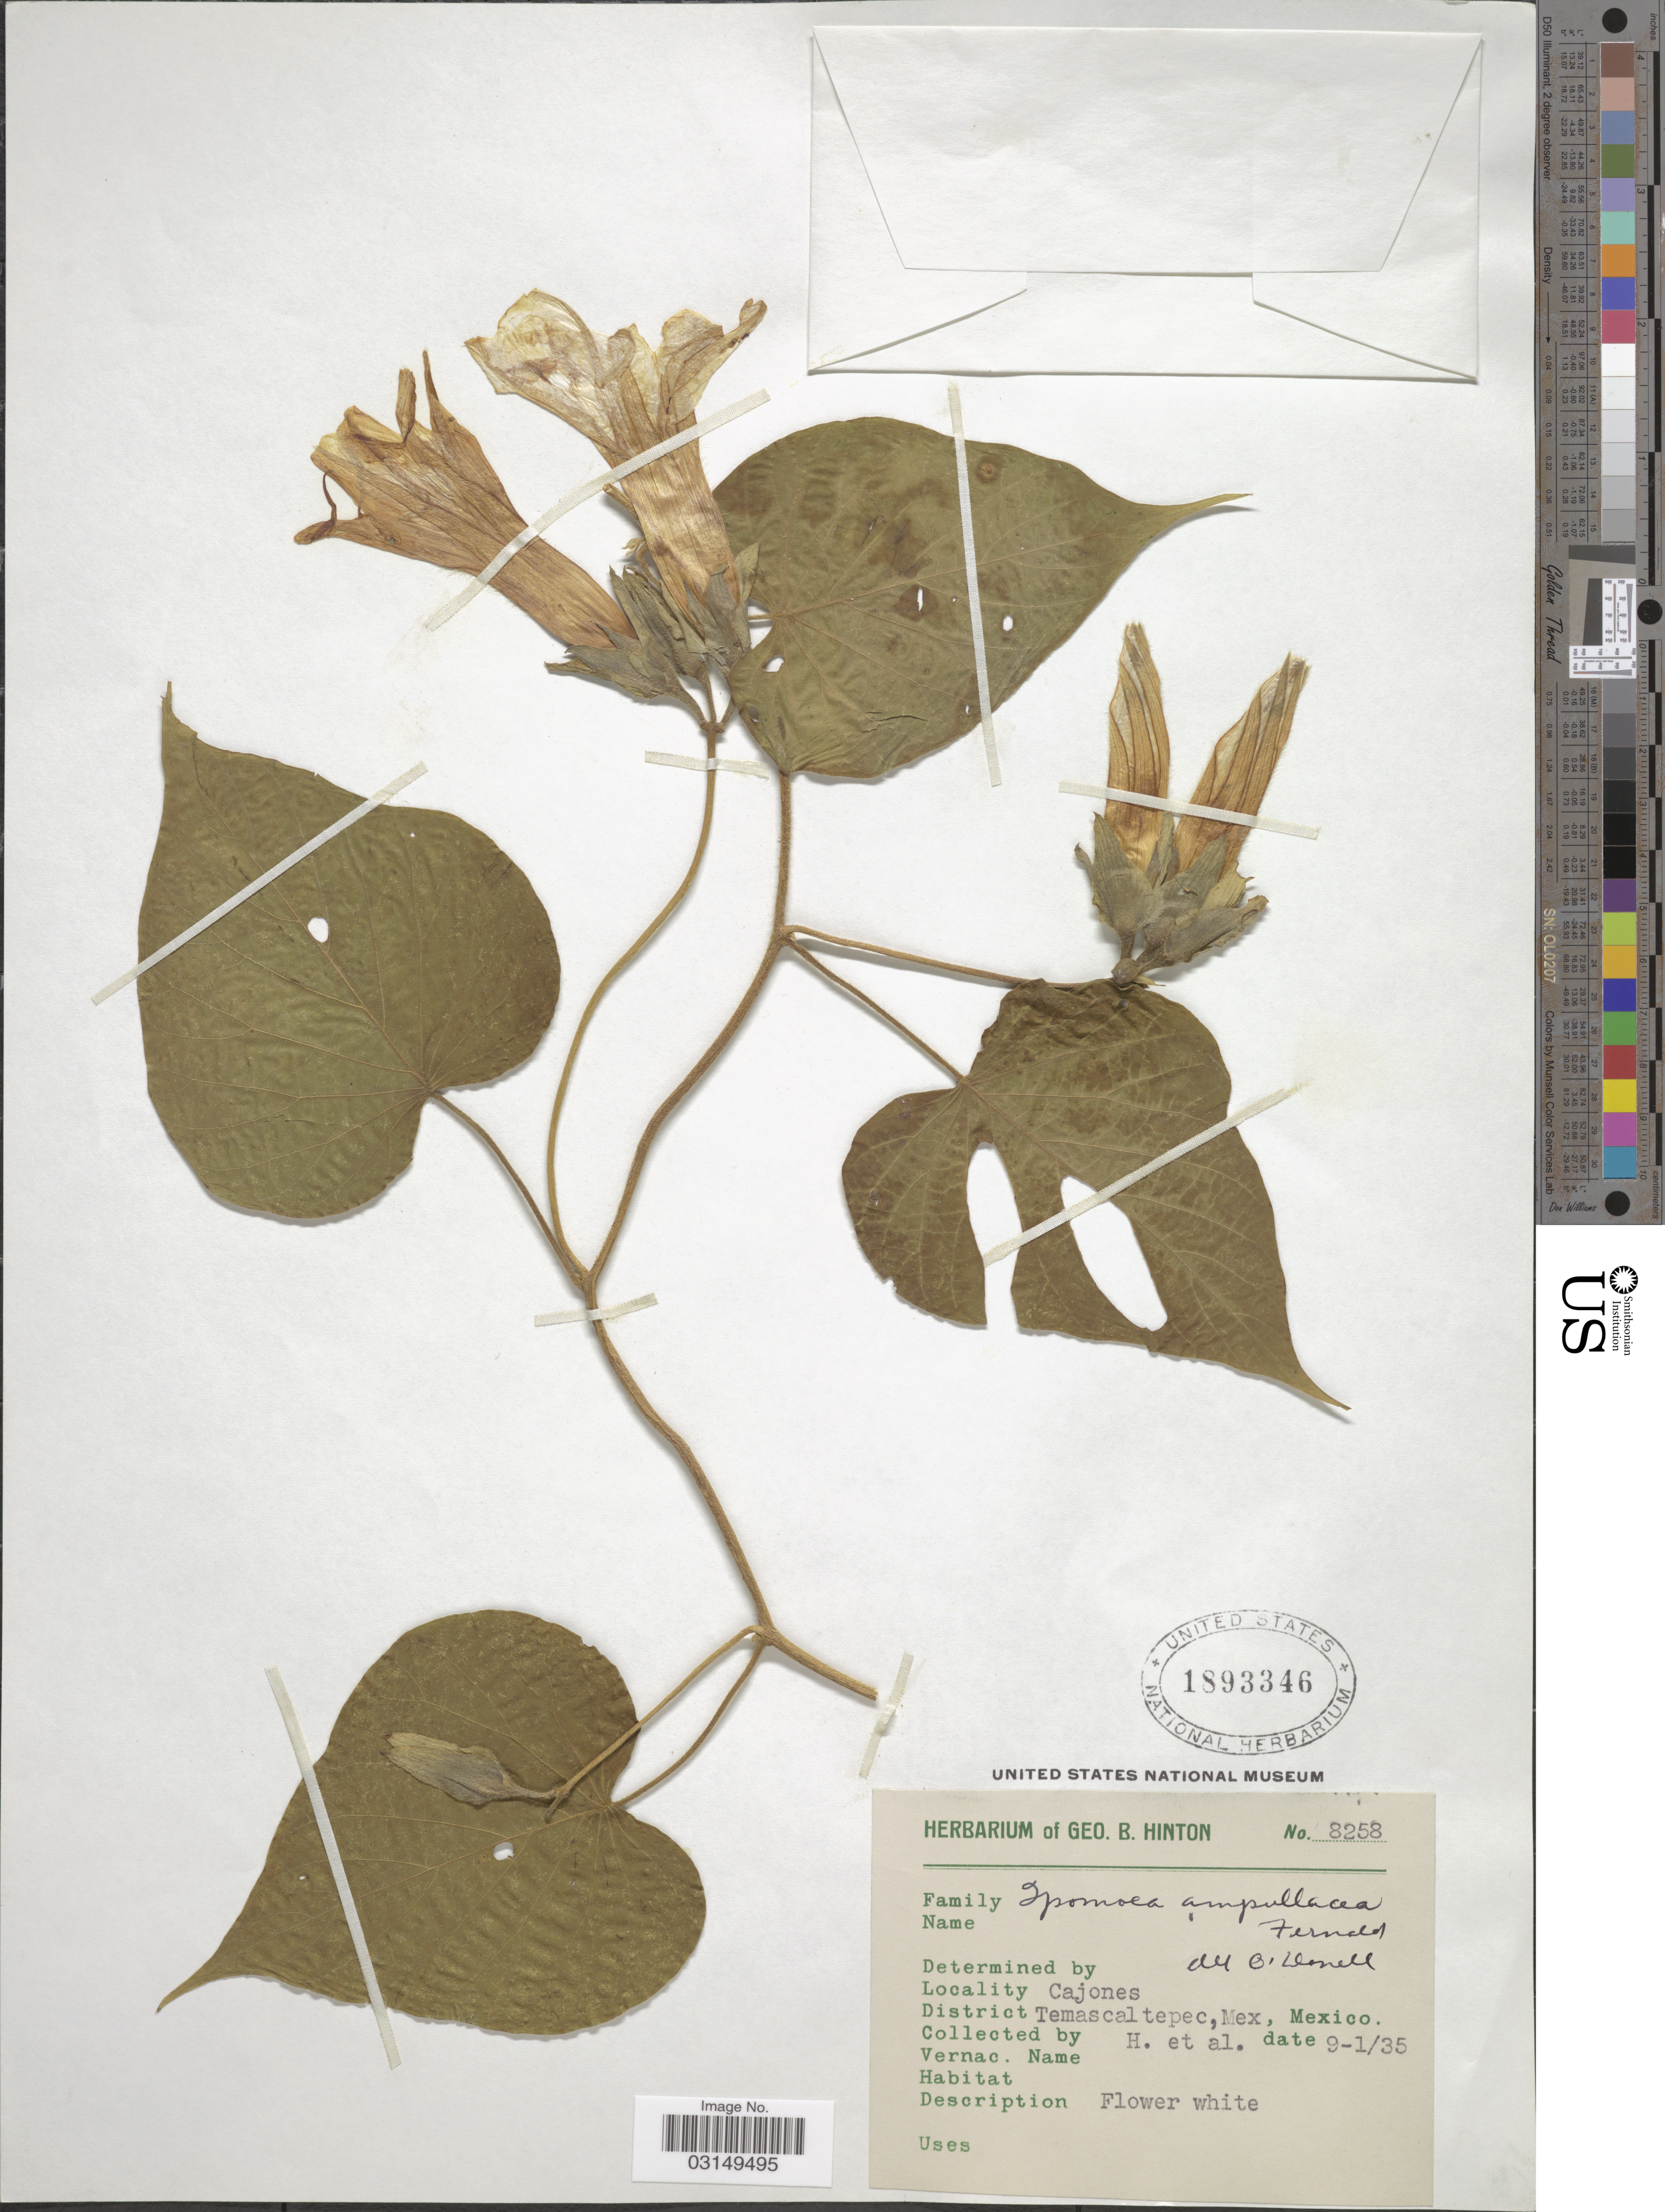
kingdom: Plantae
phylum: Tracheophyta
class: Magnoliopsida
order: Solanales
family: Convolvulaceae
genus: Ipomoea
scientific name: Ipomoea ampullacea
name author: Fernald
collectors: G. B. Hinton & et al.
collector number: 8258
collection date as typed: Transcribed d/m/y: 9/1/35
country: Mexico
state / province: México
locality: Cajones. District Temascaltepec.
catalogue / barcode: US 1893346